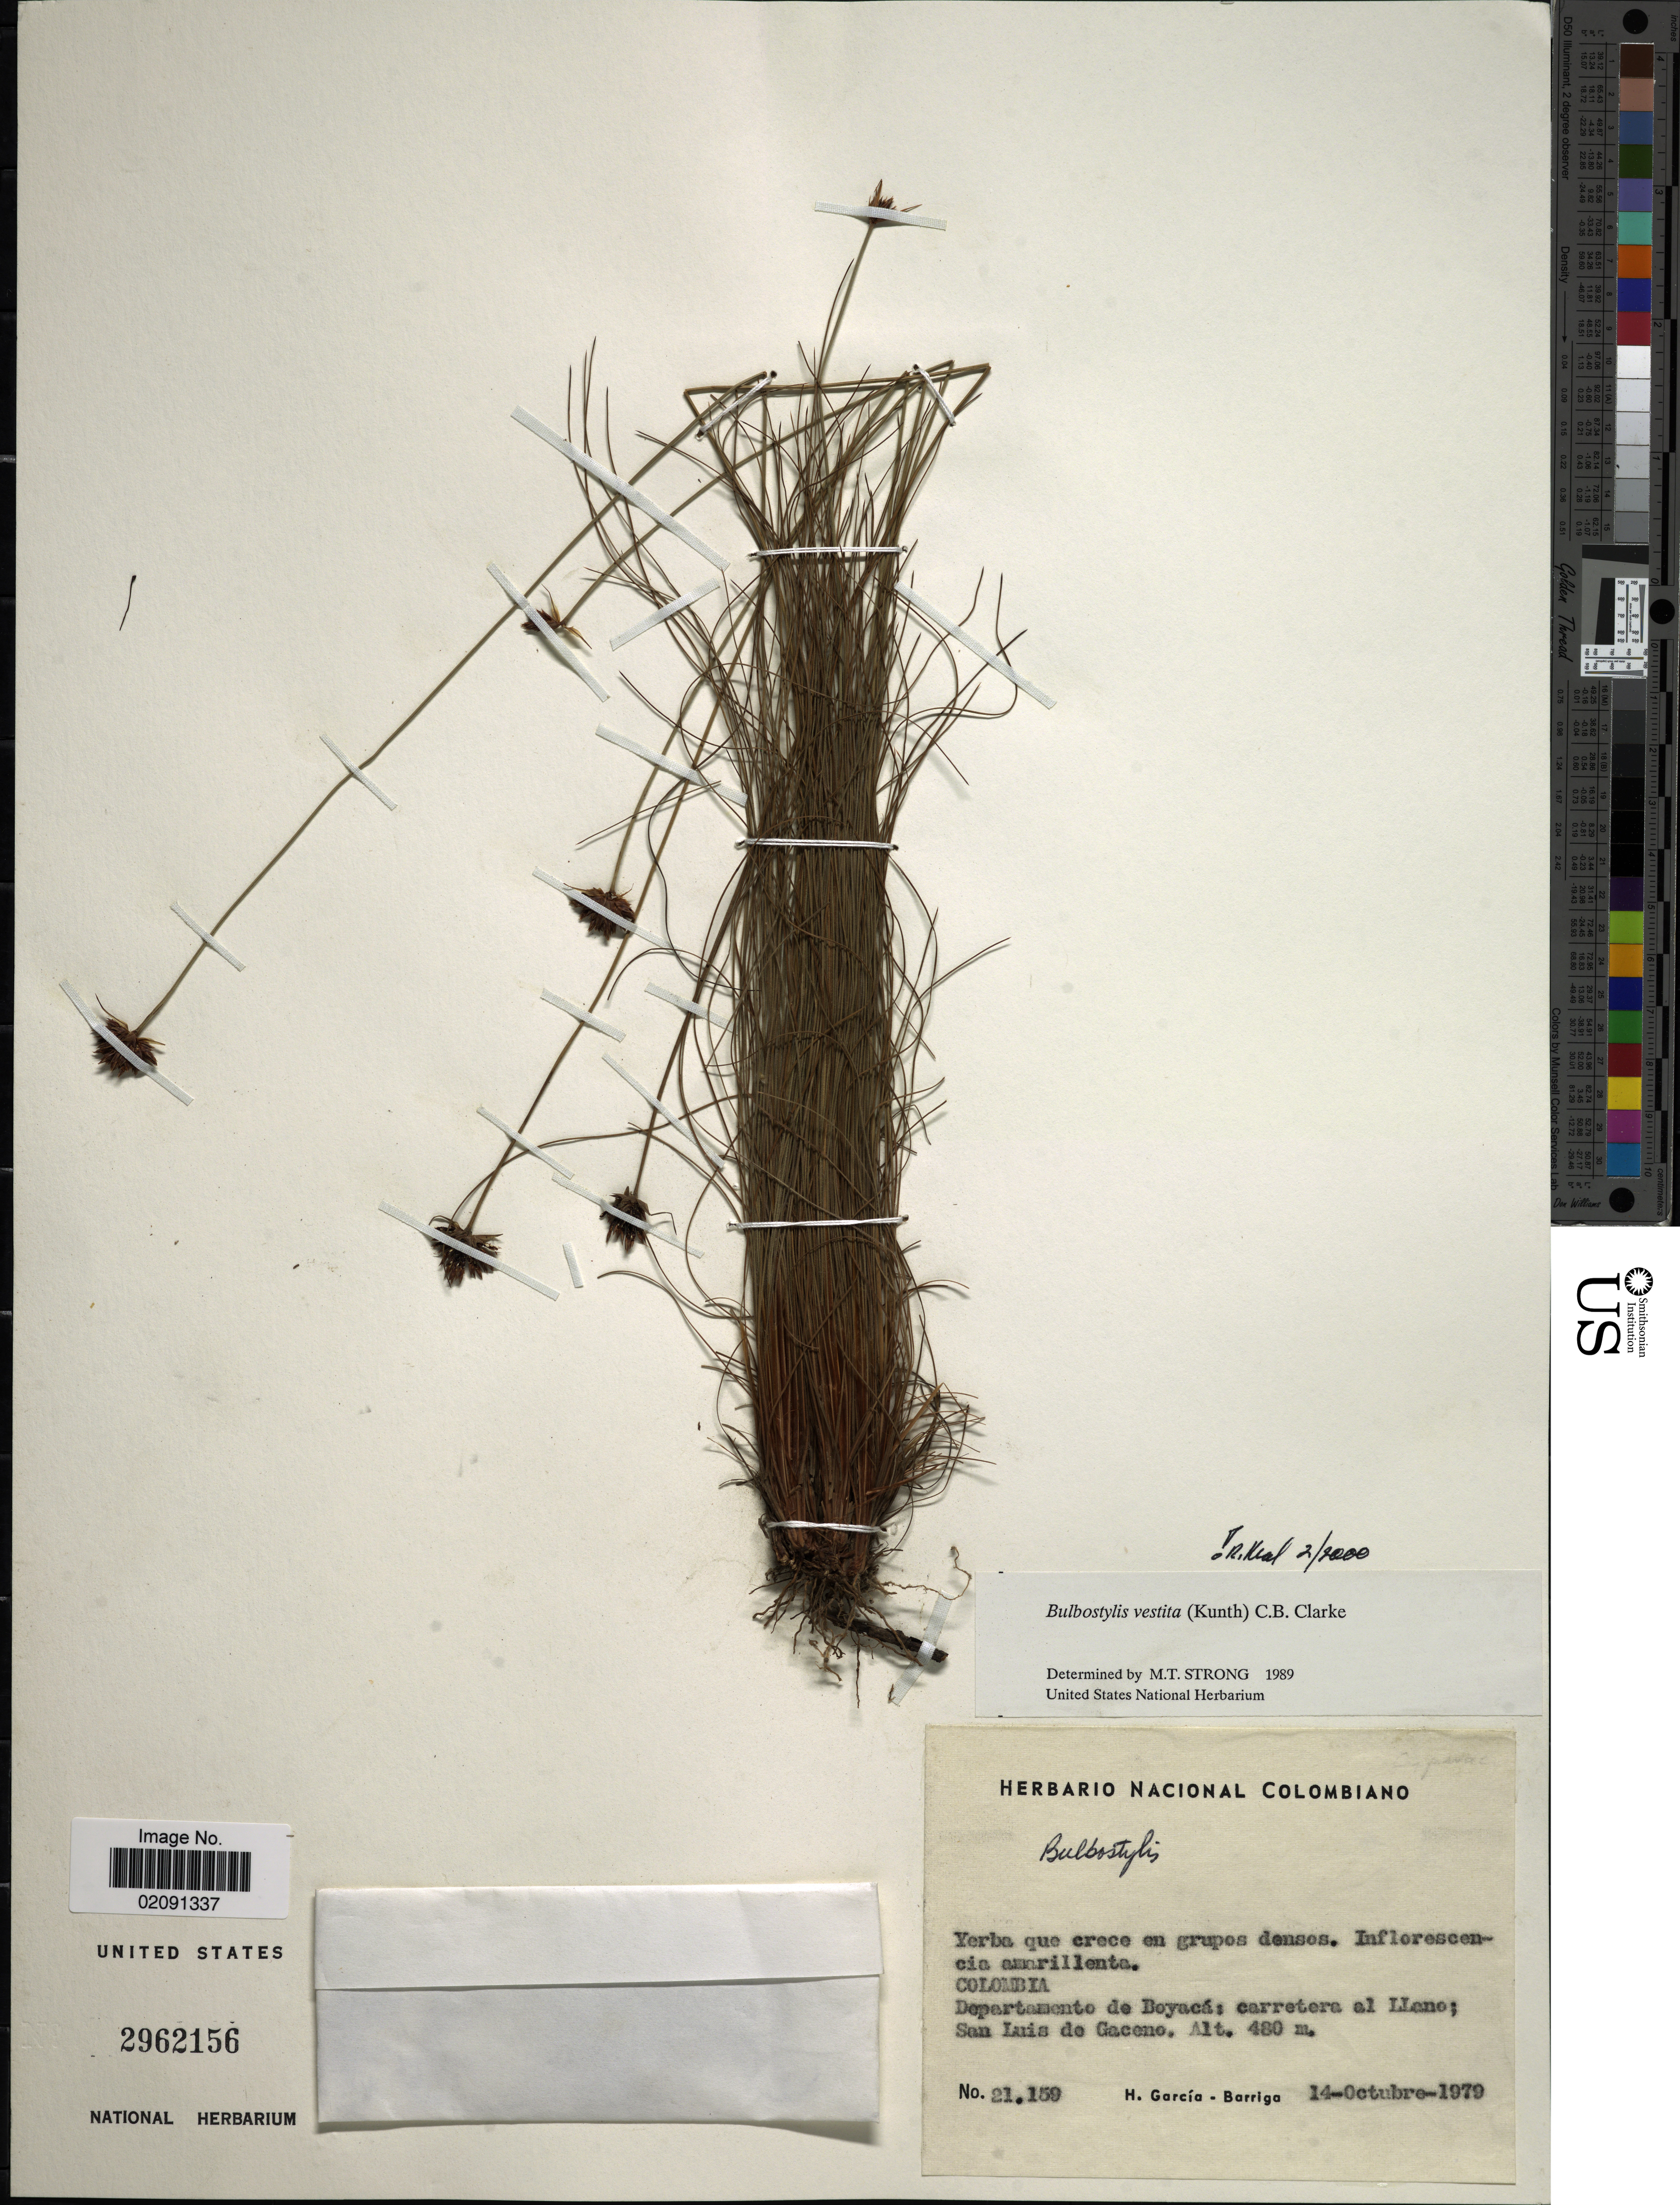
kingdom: Plantae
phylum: Tracheophyta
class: Liliopsida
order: Poales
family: Cyperaceae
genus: Bulbostylis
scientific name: Bulbostylis vestita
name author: (Kunth) C.B. Clarke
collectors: H. García Barriga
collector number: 21159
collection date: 1979-10-14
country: Colombia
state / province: Boyacá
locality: Carretera el Llano, San Luis de Gaceno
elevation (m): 480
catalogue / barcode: US 2962156